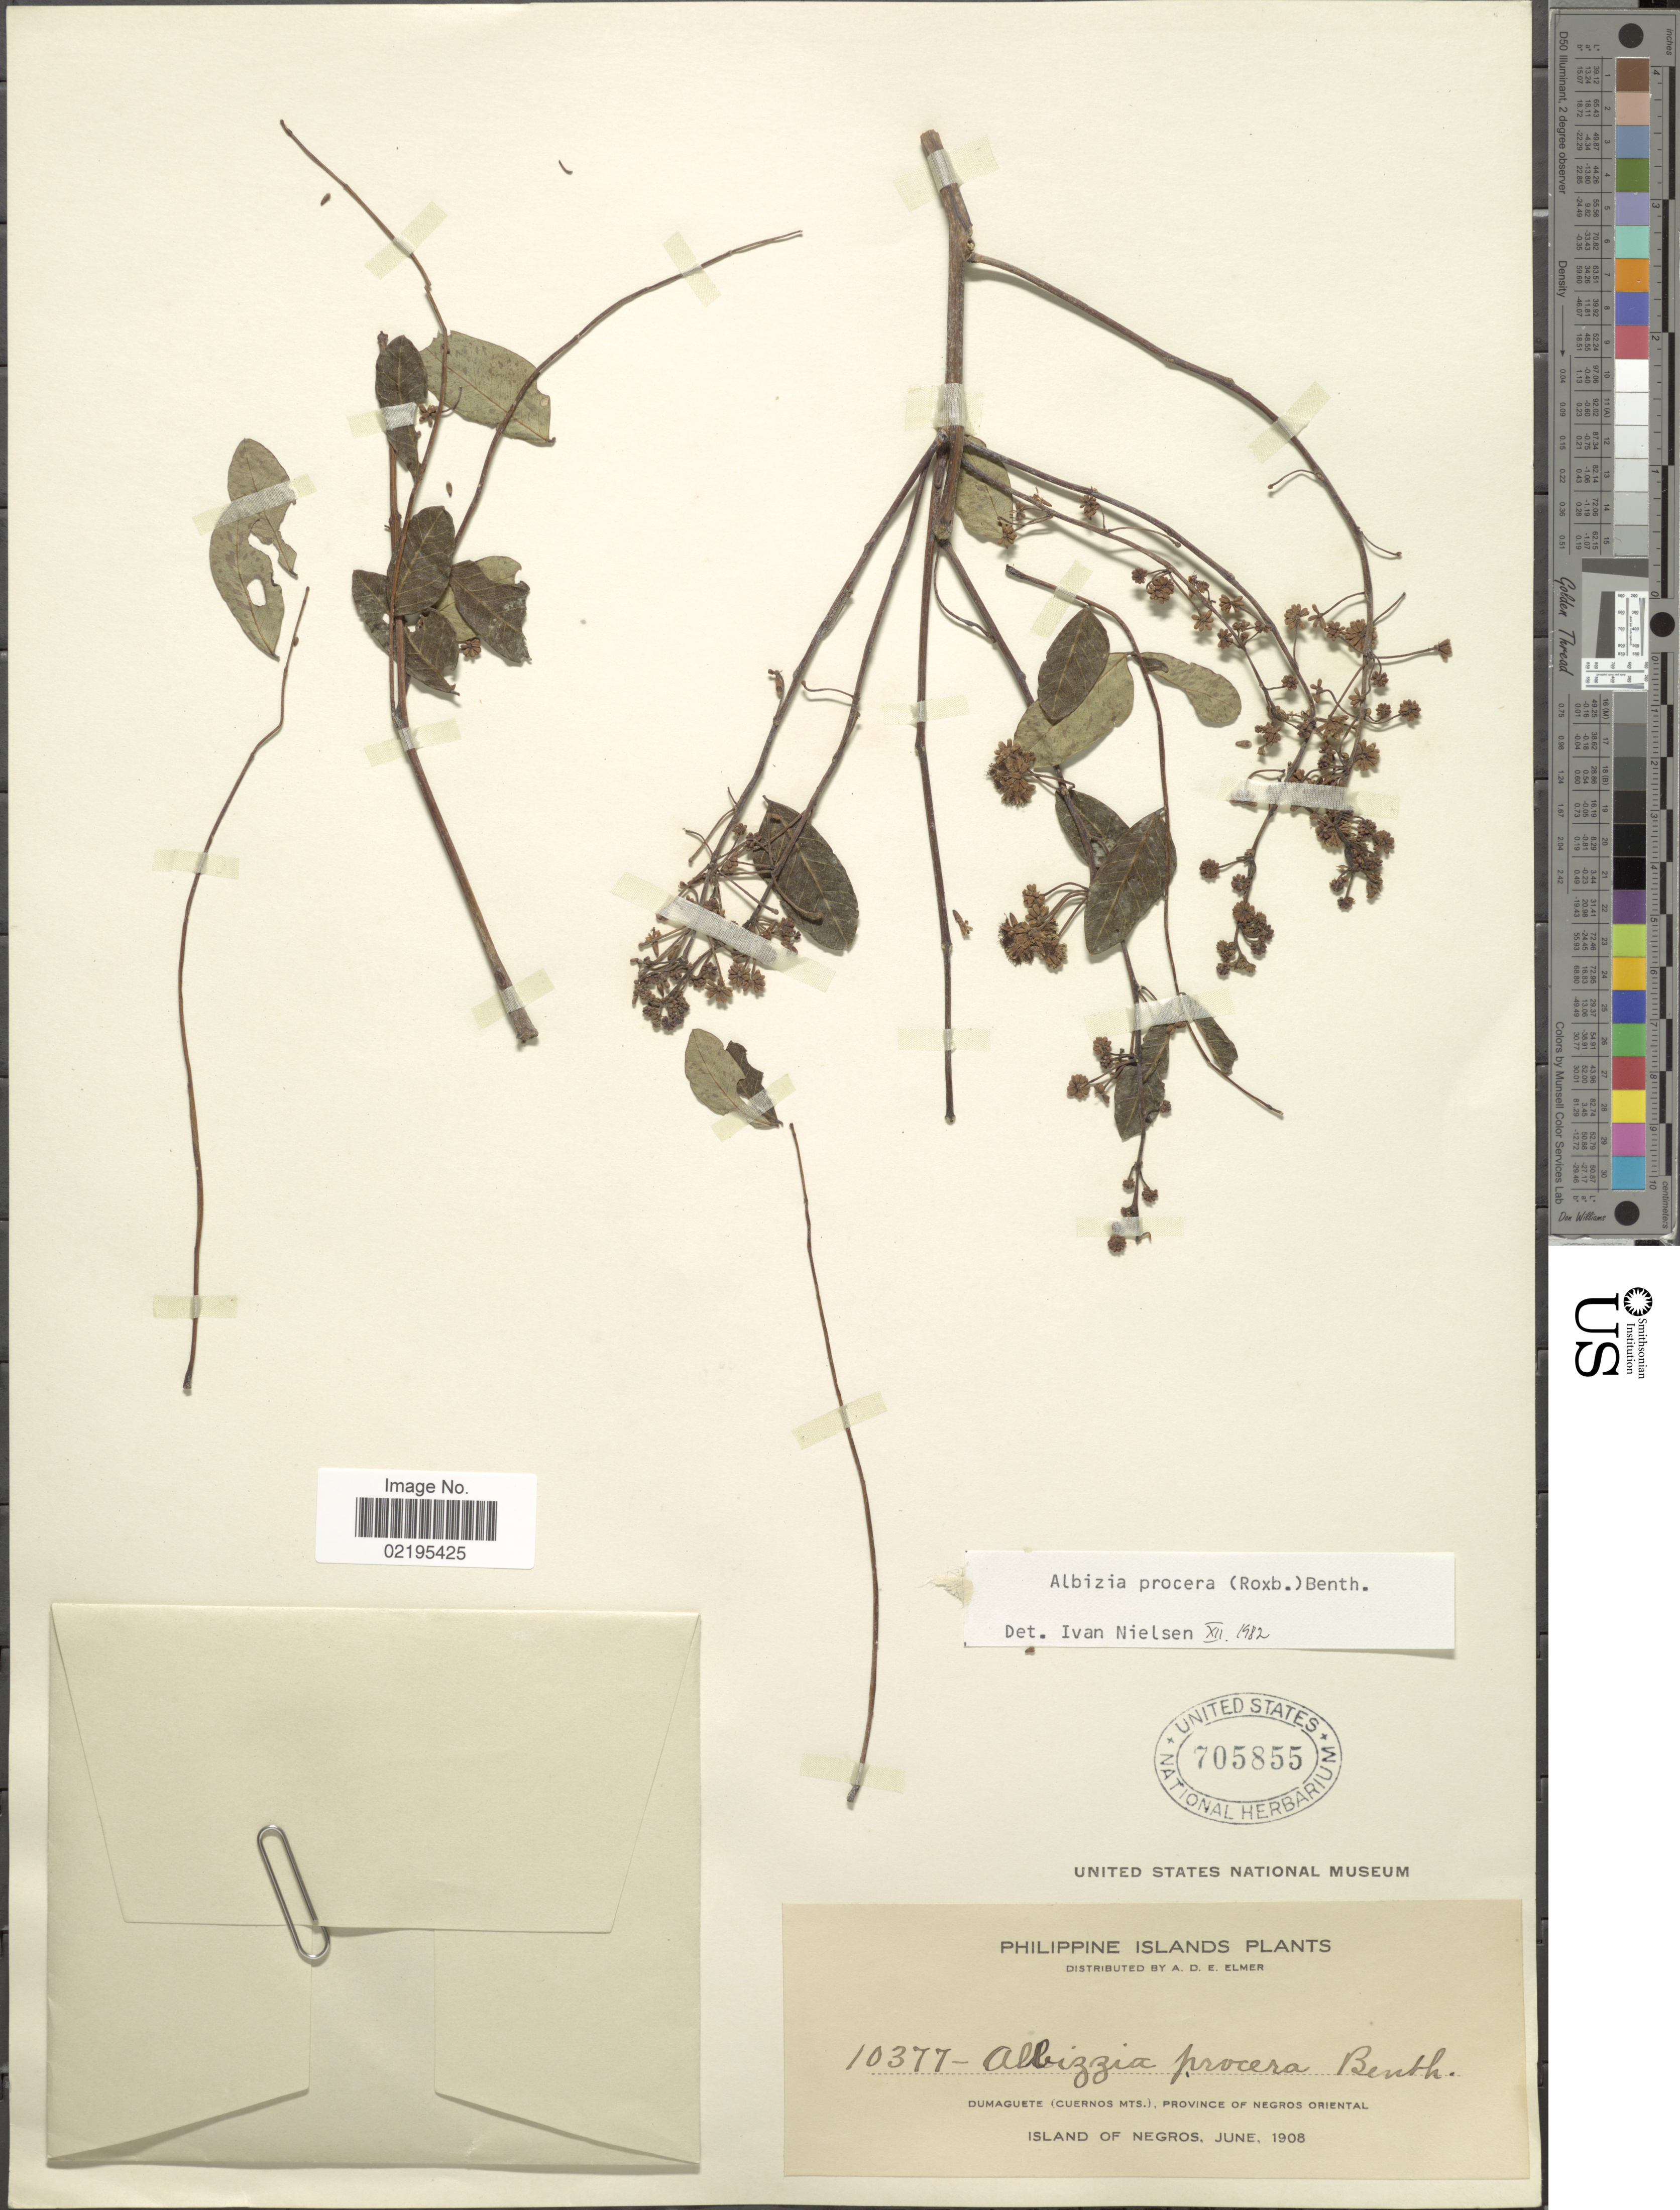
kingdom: Plantae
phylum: Tracheophyta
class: Magnoliopsida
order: Fabales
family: Fabaceae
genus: Albizia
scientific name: Albizia procera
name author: (Roxb.) Benth.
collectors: A. D. E. Elmer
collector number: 10377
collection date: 1908-06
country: Philippines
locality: Dumaguete (Cuernos Mts.) , Province of Negros Oriental, Island of Negros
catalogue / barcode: US 705855